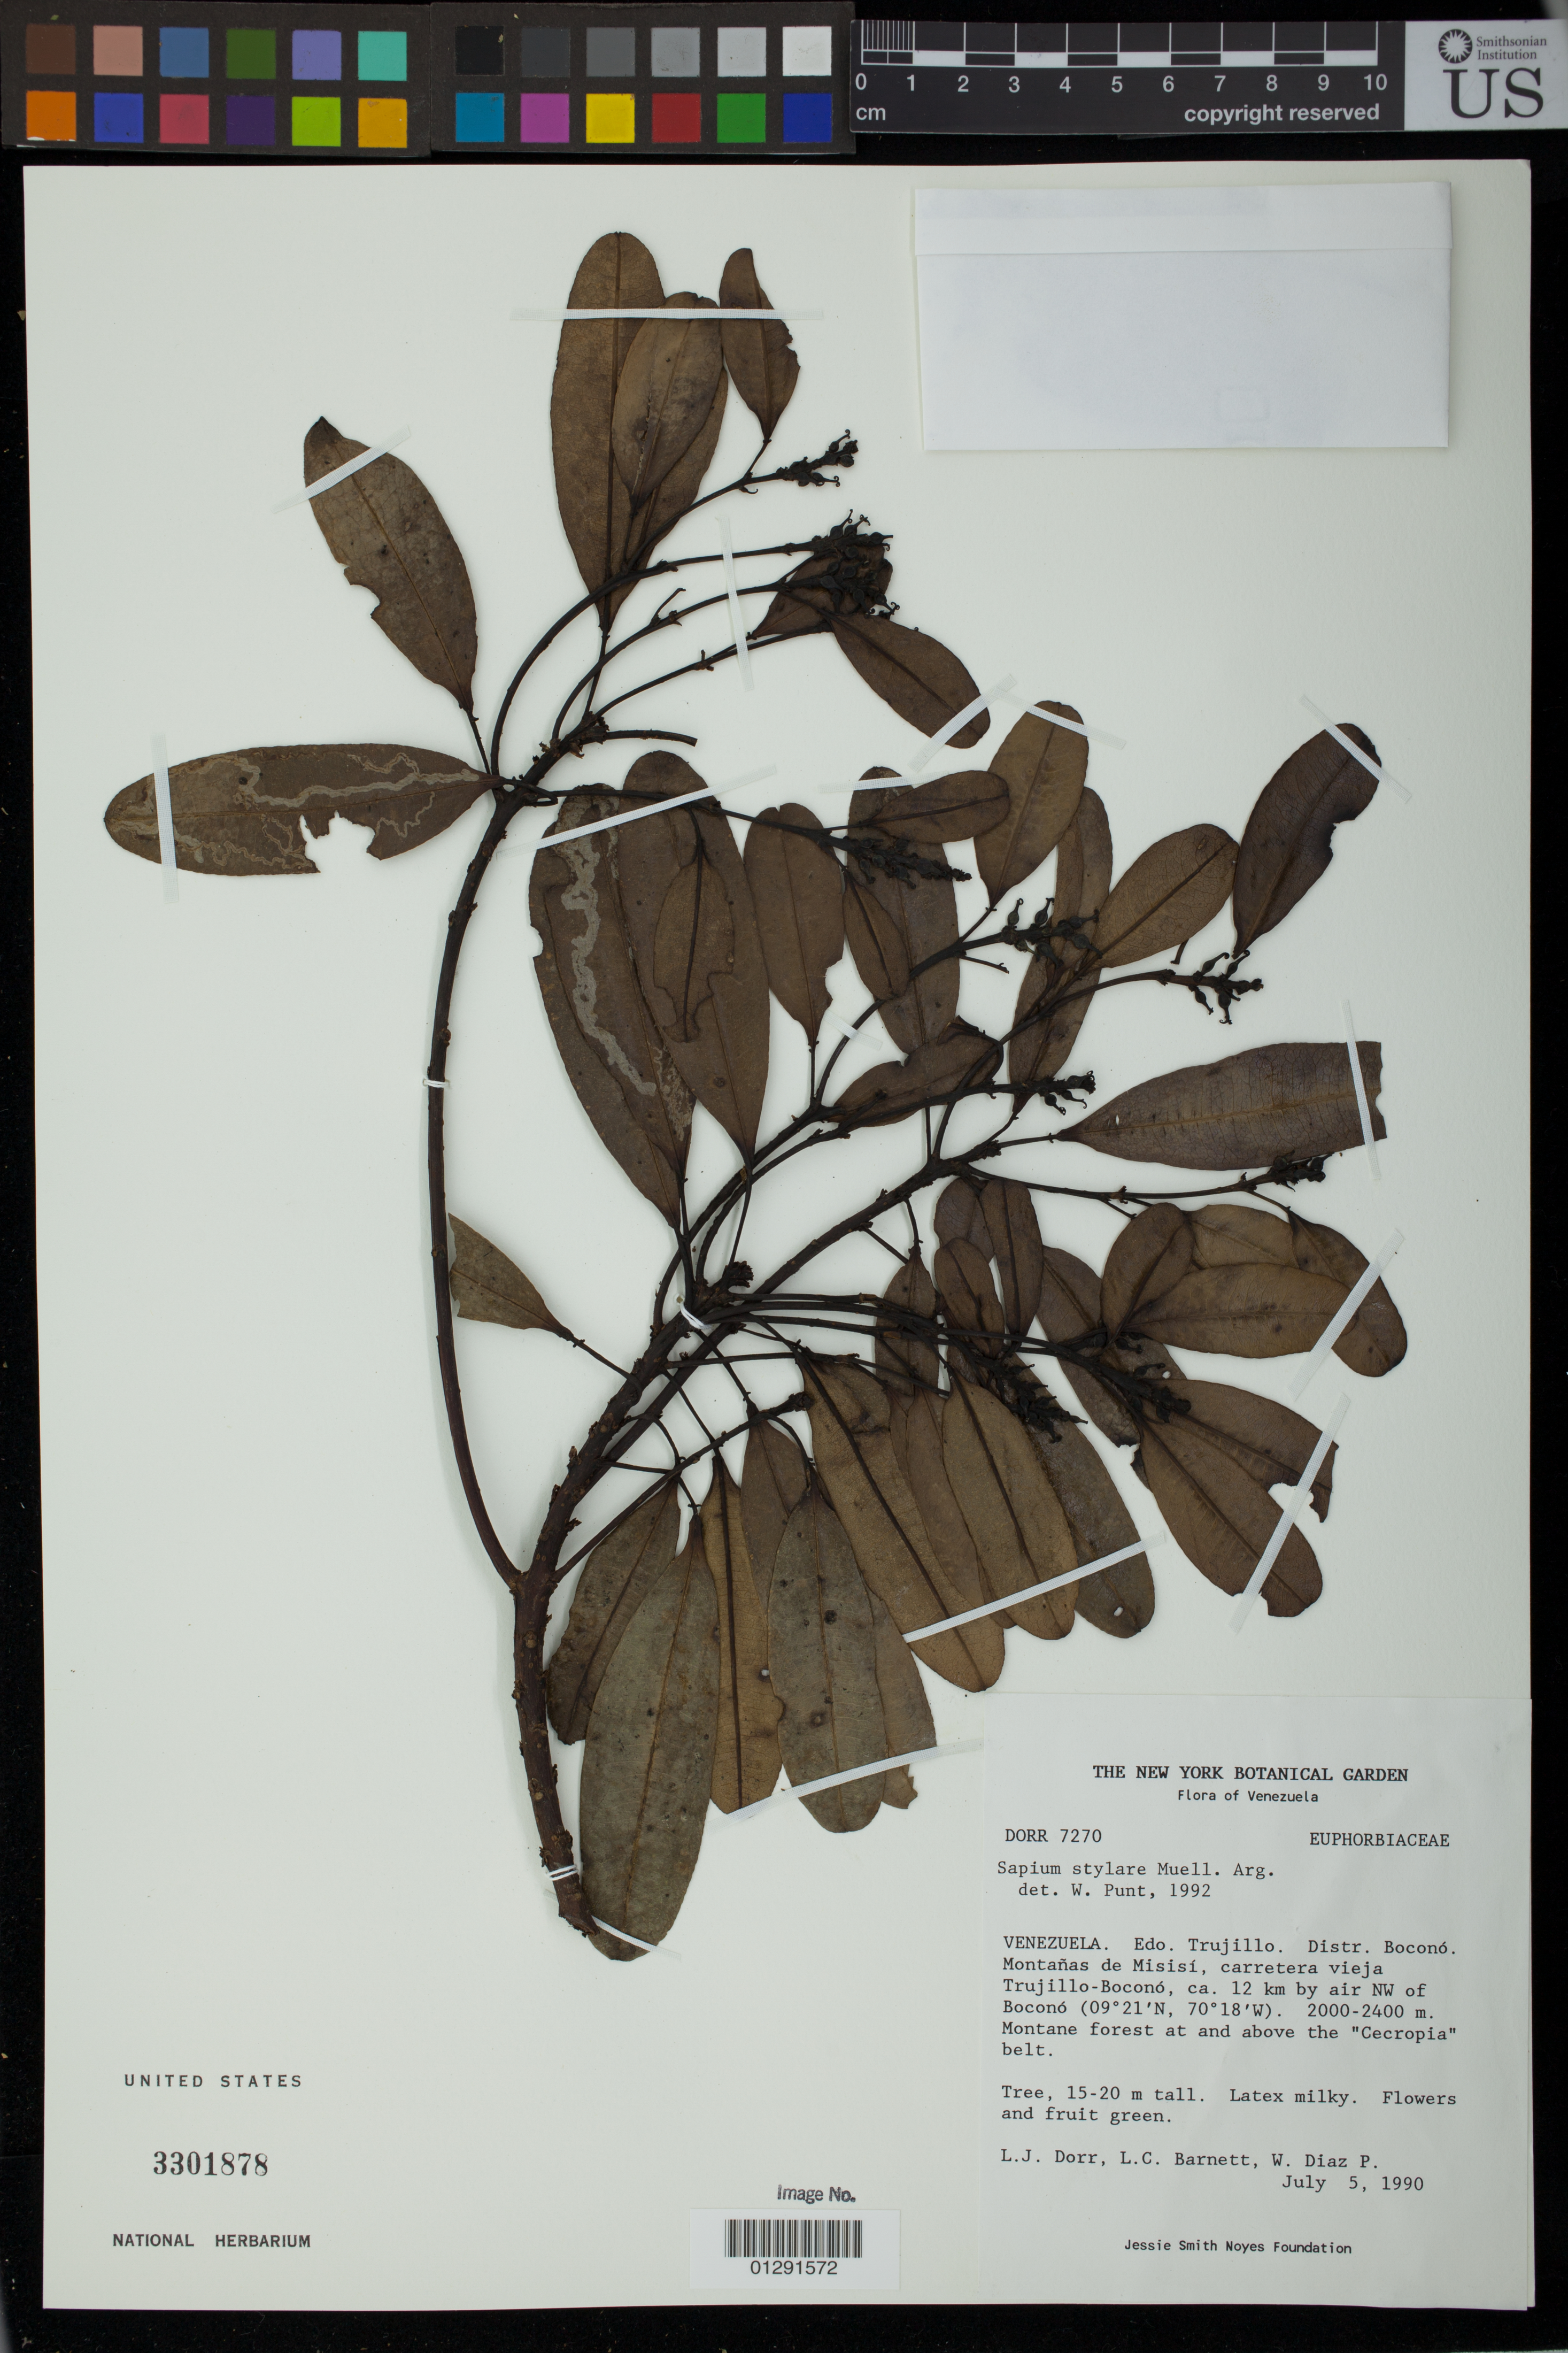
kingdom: Plantae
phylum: Tracheophyta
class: Magnoliopsida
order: Malpighiales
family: Euphorbiaceae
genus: Sapium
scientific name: Sapium stylare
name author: Müll. Arg.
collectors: L. J. Dorr, L. C. Barnett & W. Díaz P.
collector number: DORR 7270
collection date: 1990-07-05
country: Venezuela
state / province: Trujillo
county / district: Boconó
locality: Montañas de Misisi, carretera vieja Trujillo-Boconó, ca. 12 km by air NW of Boconó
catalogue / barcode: US 3301878